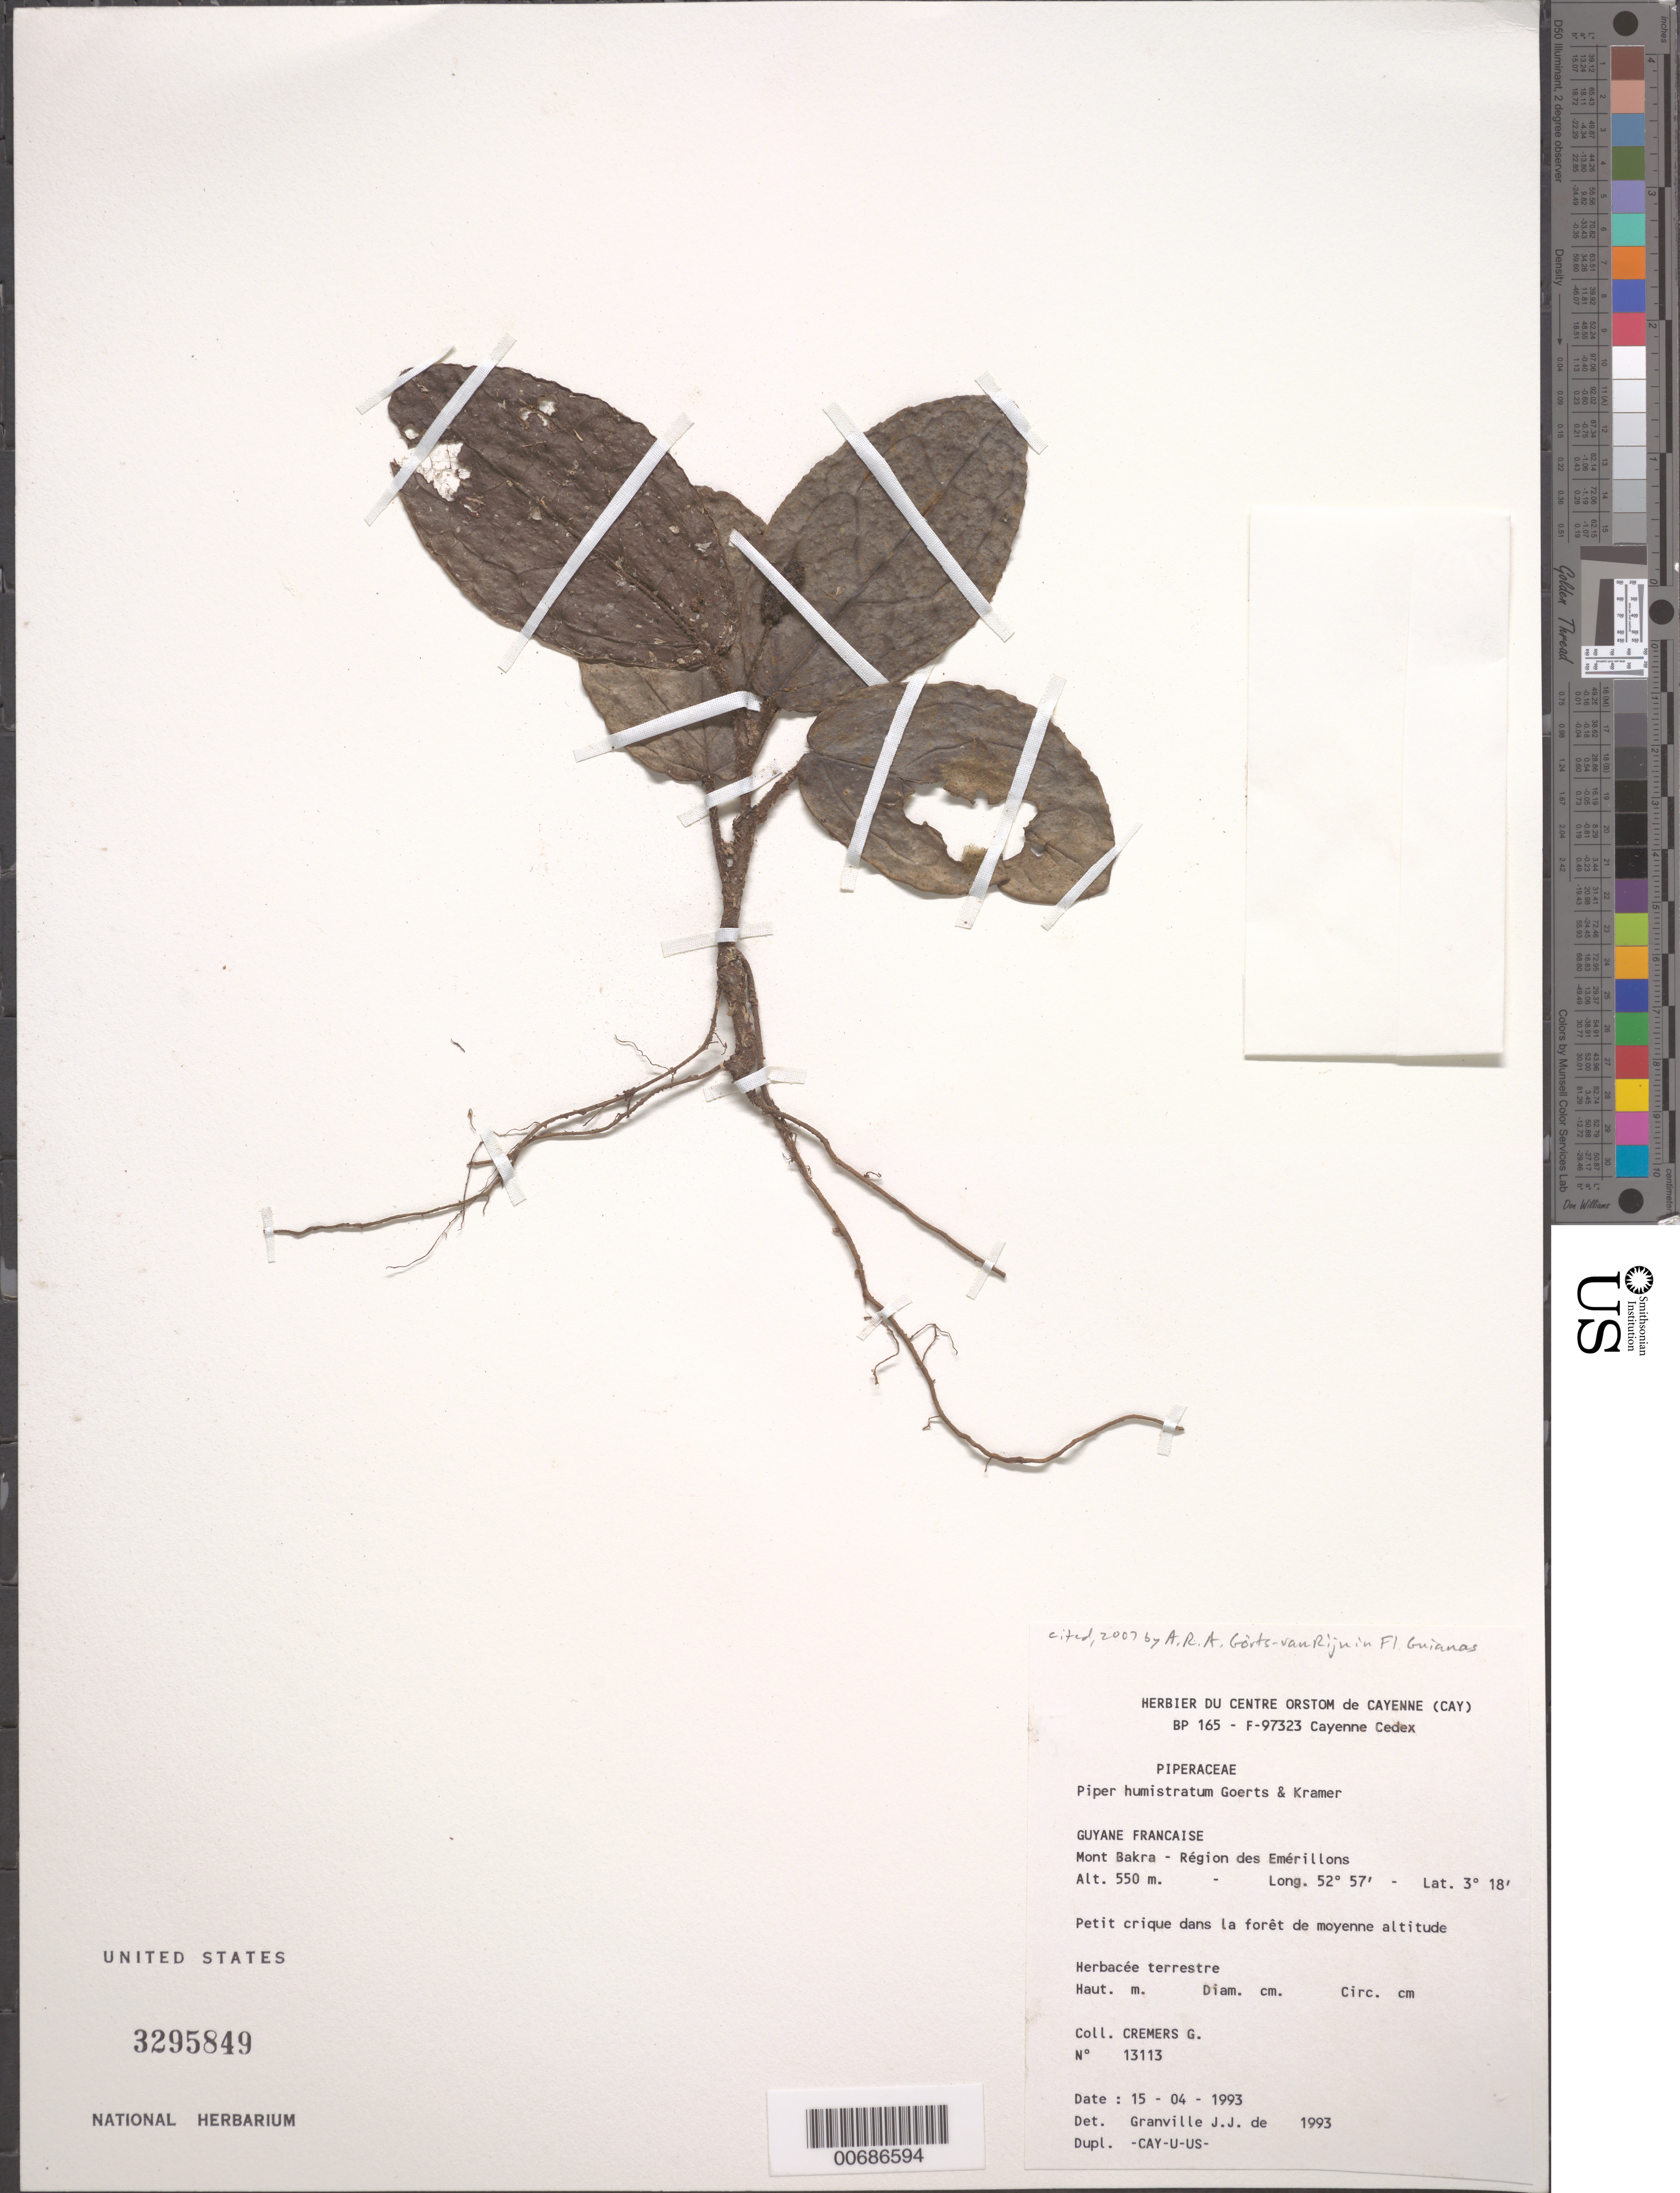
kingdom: Plantae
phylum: Tracheophyta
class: Magnoliopsida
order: Piperales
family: Piperaceae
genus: Piper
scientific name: Piper humistratum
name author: Görts & K.U. Kramer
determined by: Granville, J. J. de, (CAY), Institut de Recherche pour le Developpement (IRD) (FRENCH GUIANA)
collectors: G. Cremers & J.-J. de Granville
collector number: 13113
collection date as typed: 15-Apr-93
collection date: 1993-04-15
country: French Guiana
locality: Mont Bakra, région des Emérillons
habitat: Petite crique dans la forêt de moyenne altitude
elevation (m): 550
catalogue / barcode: US 3295949